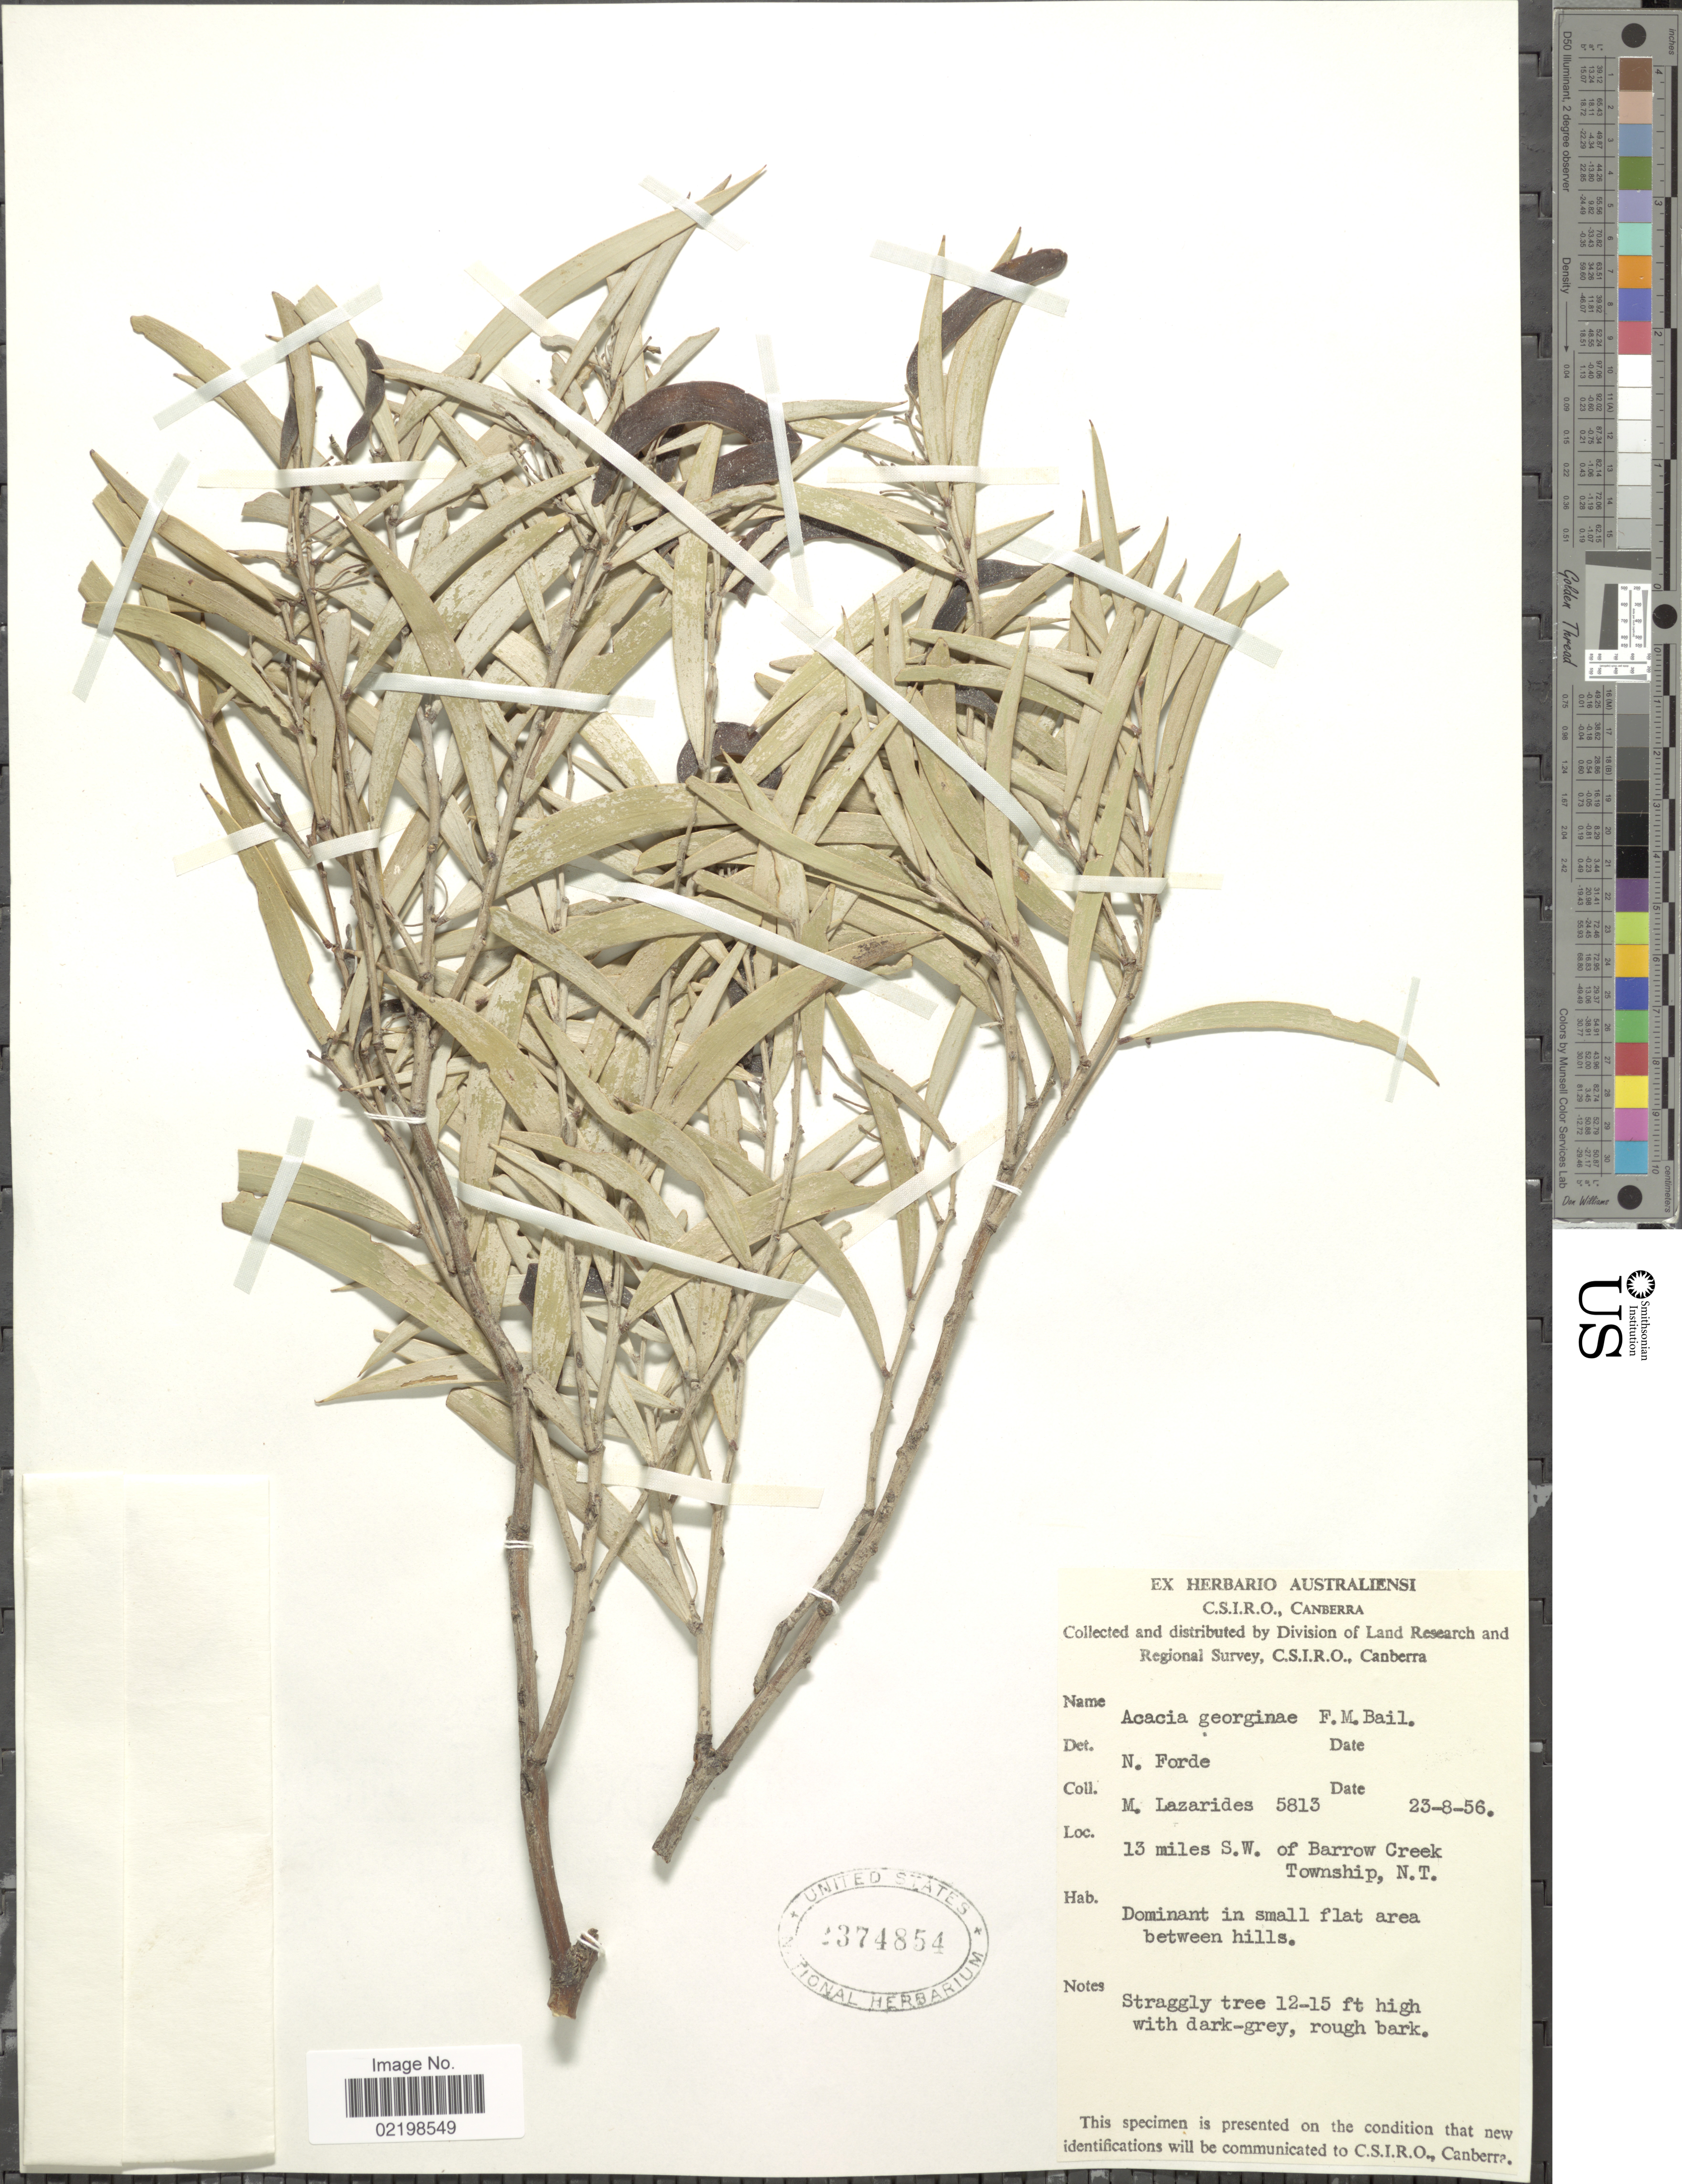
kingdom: Plantae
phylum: Tracheophyta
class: Magnoliopsida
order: Fabales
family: Fabaceae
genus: Acacia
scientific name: Acacia georginae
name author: F.M. Bailey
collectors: M. Lazarides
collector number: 5813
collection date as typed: Transcribed d/m/y: 23/8/56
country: Australia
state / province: Northern Territory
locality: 13 miles S.W. of Barrow Creek Township, N.T.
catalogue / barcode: US 2374854